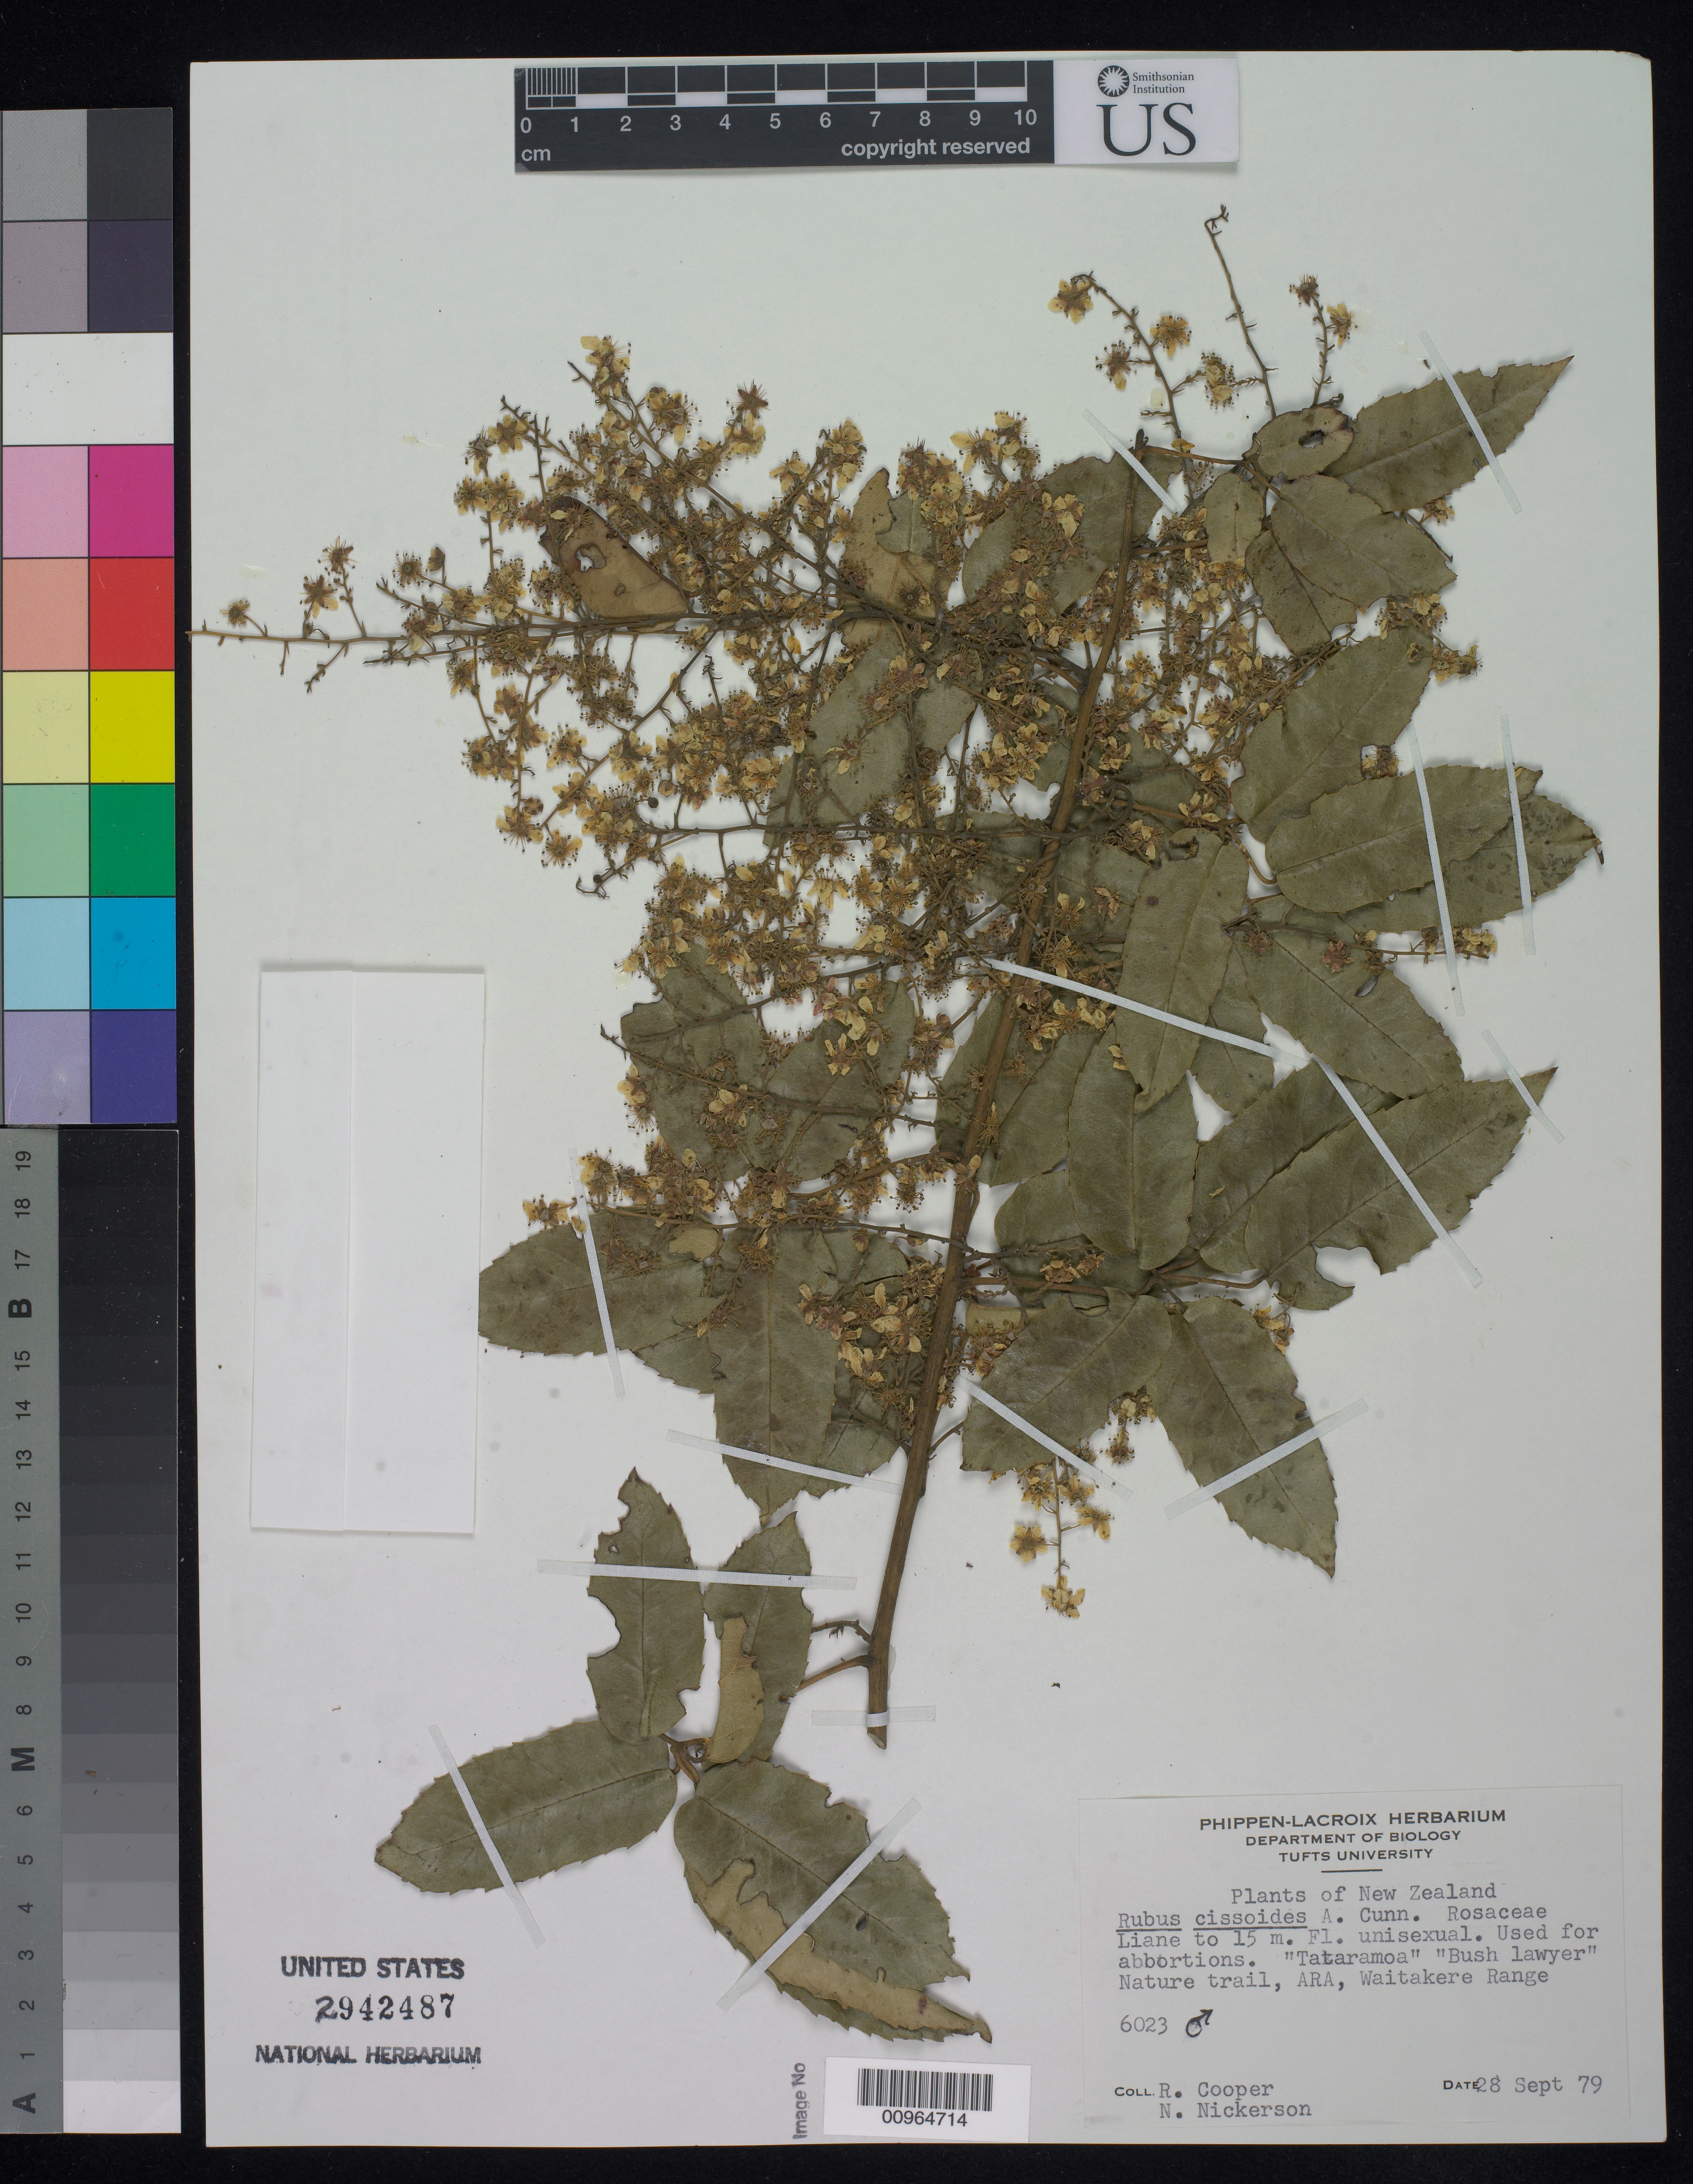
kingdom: Plantae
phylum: Tracheophyta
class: Magnoliopsida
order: Rosales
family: Rosaceae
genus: Rubus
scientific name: Rubus cissoides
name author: A. Cunn.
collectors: R. Cooper & N. Nickerson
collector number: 6023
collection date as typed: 28 Sep 1979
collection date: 1979-09-28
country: New Zealand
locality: Nature trail, ARA, Waitakere Range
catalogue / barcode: US 2942487